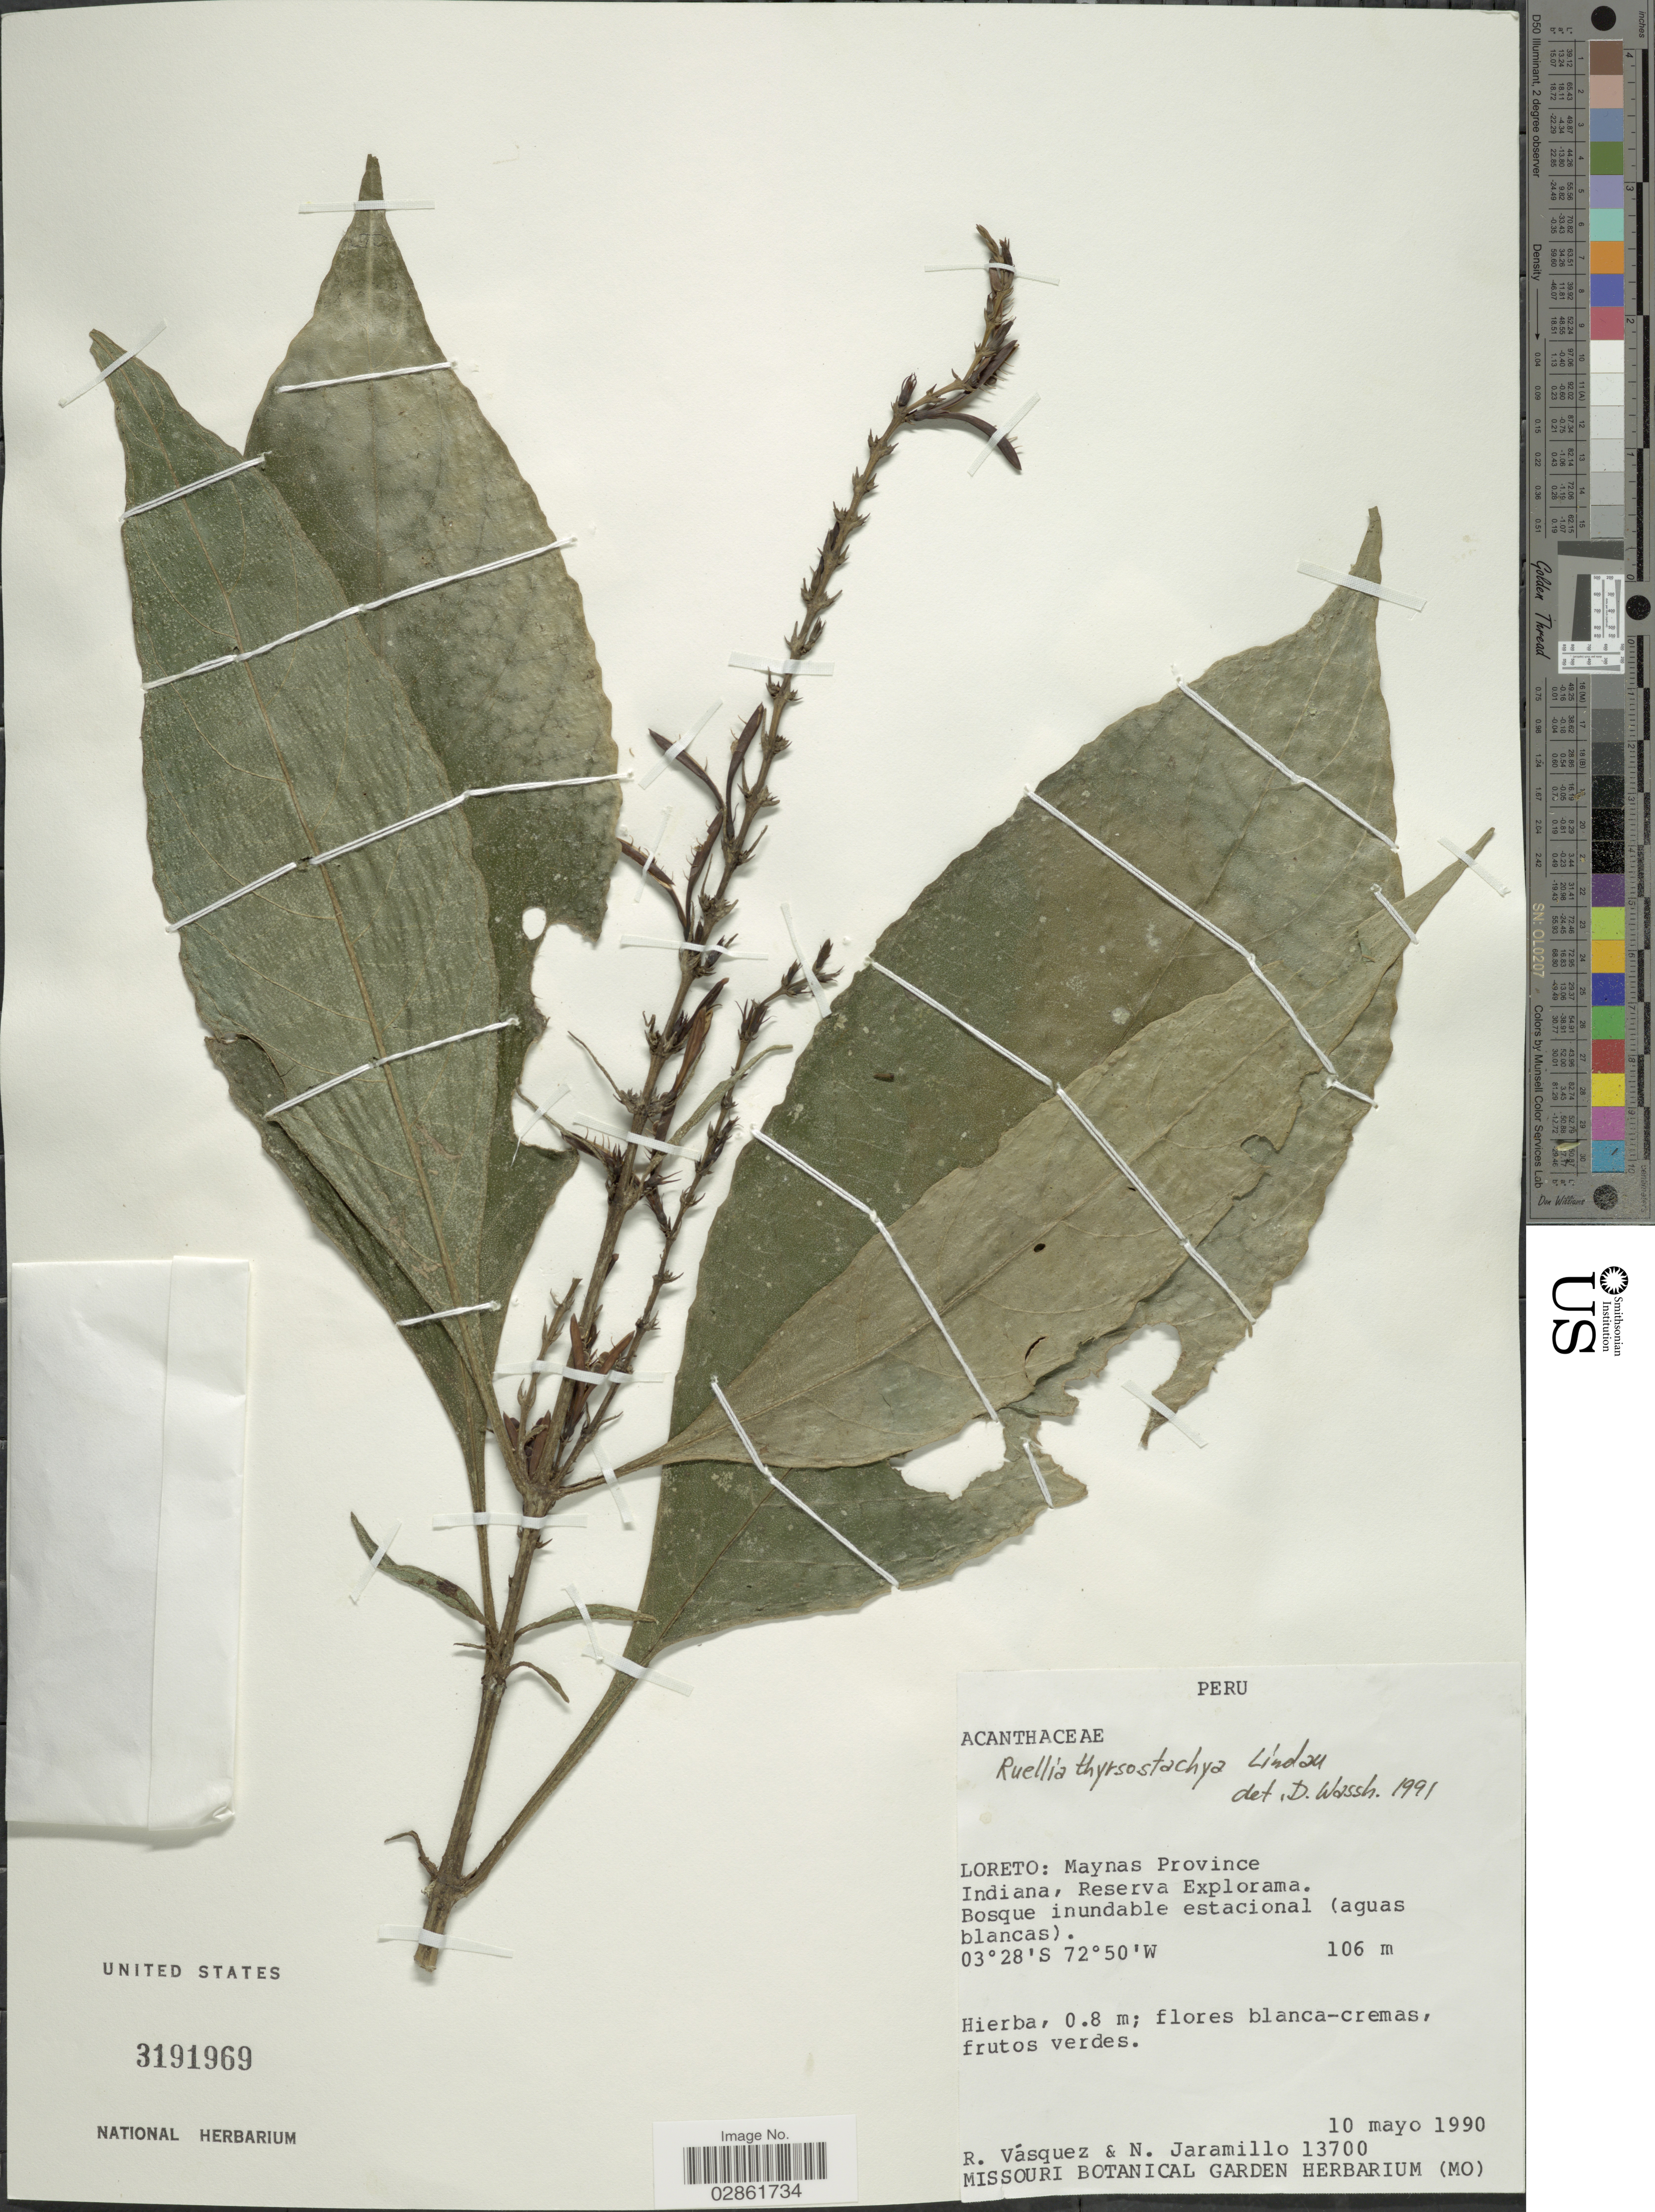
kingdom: Plantae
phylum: Tracheophyta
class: Magnoliopsida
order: Lamiales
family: Acanthaceae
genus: Ruellia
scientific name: Ruellia proxima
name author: Lindau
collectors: R. Vásquez & N. Jaramillo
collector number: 13700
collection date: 1990-05-10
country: Peru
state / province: Loreto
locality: Maynas Province. Indiana, Reserva Explorama.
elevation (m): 106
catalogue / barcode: US 3191969